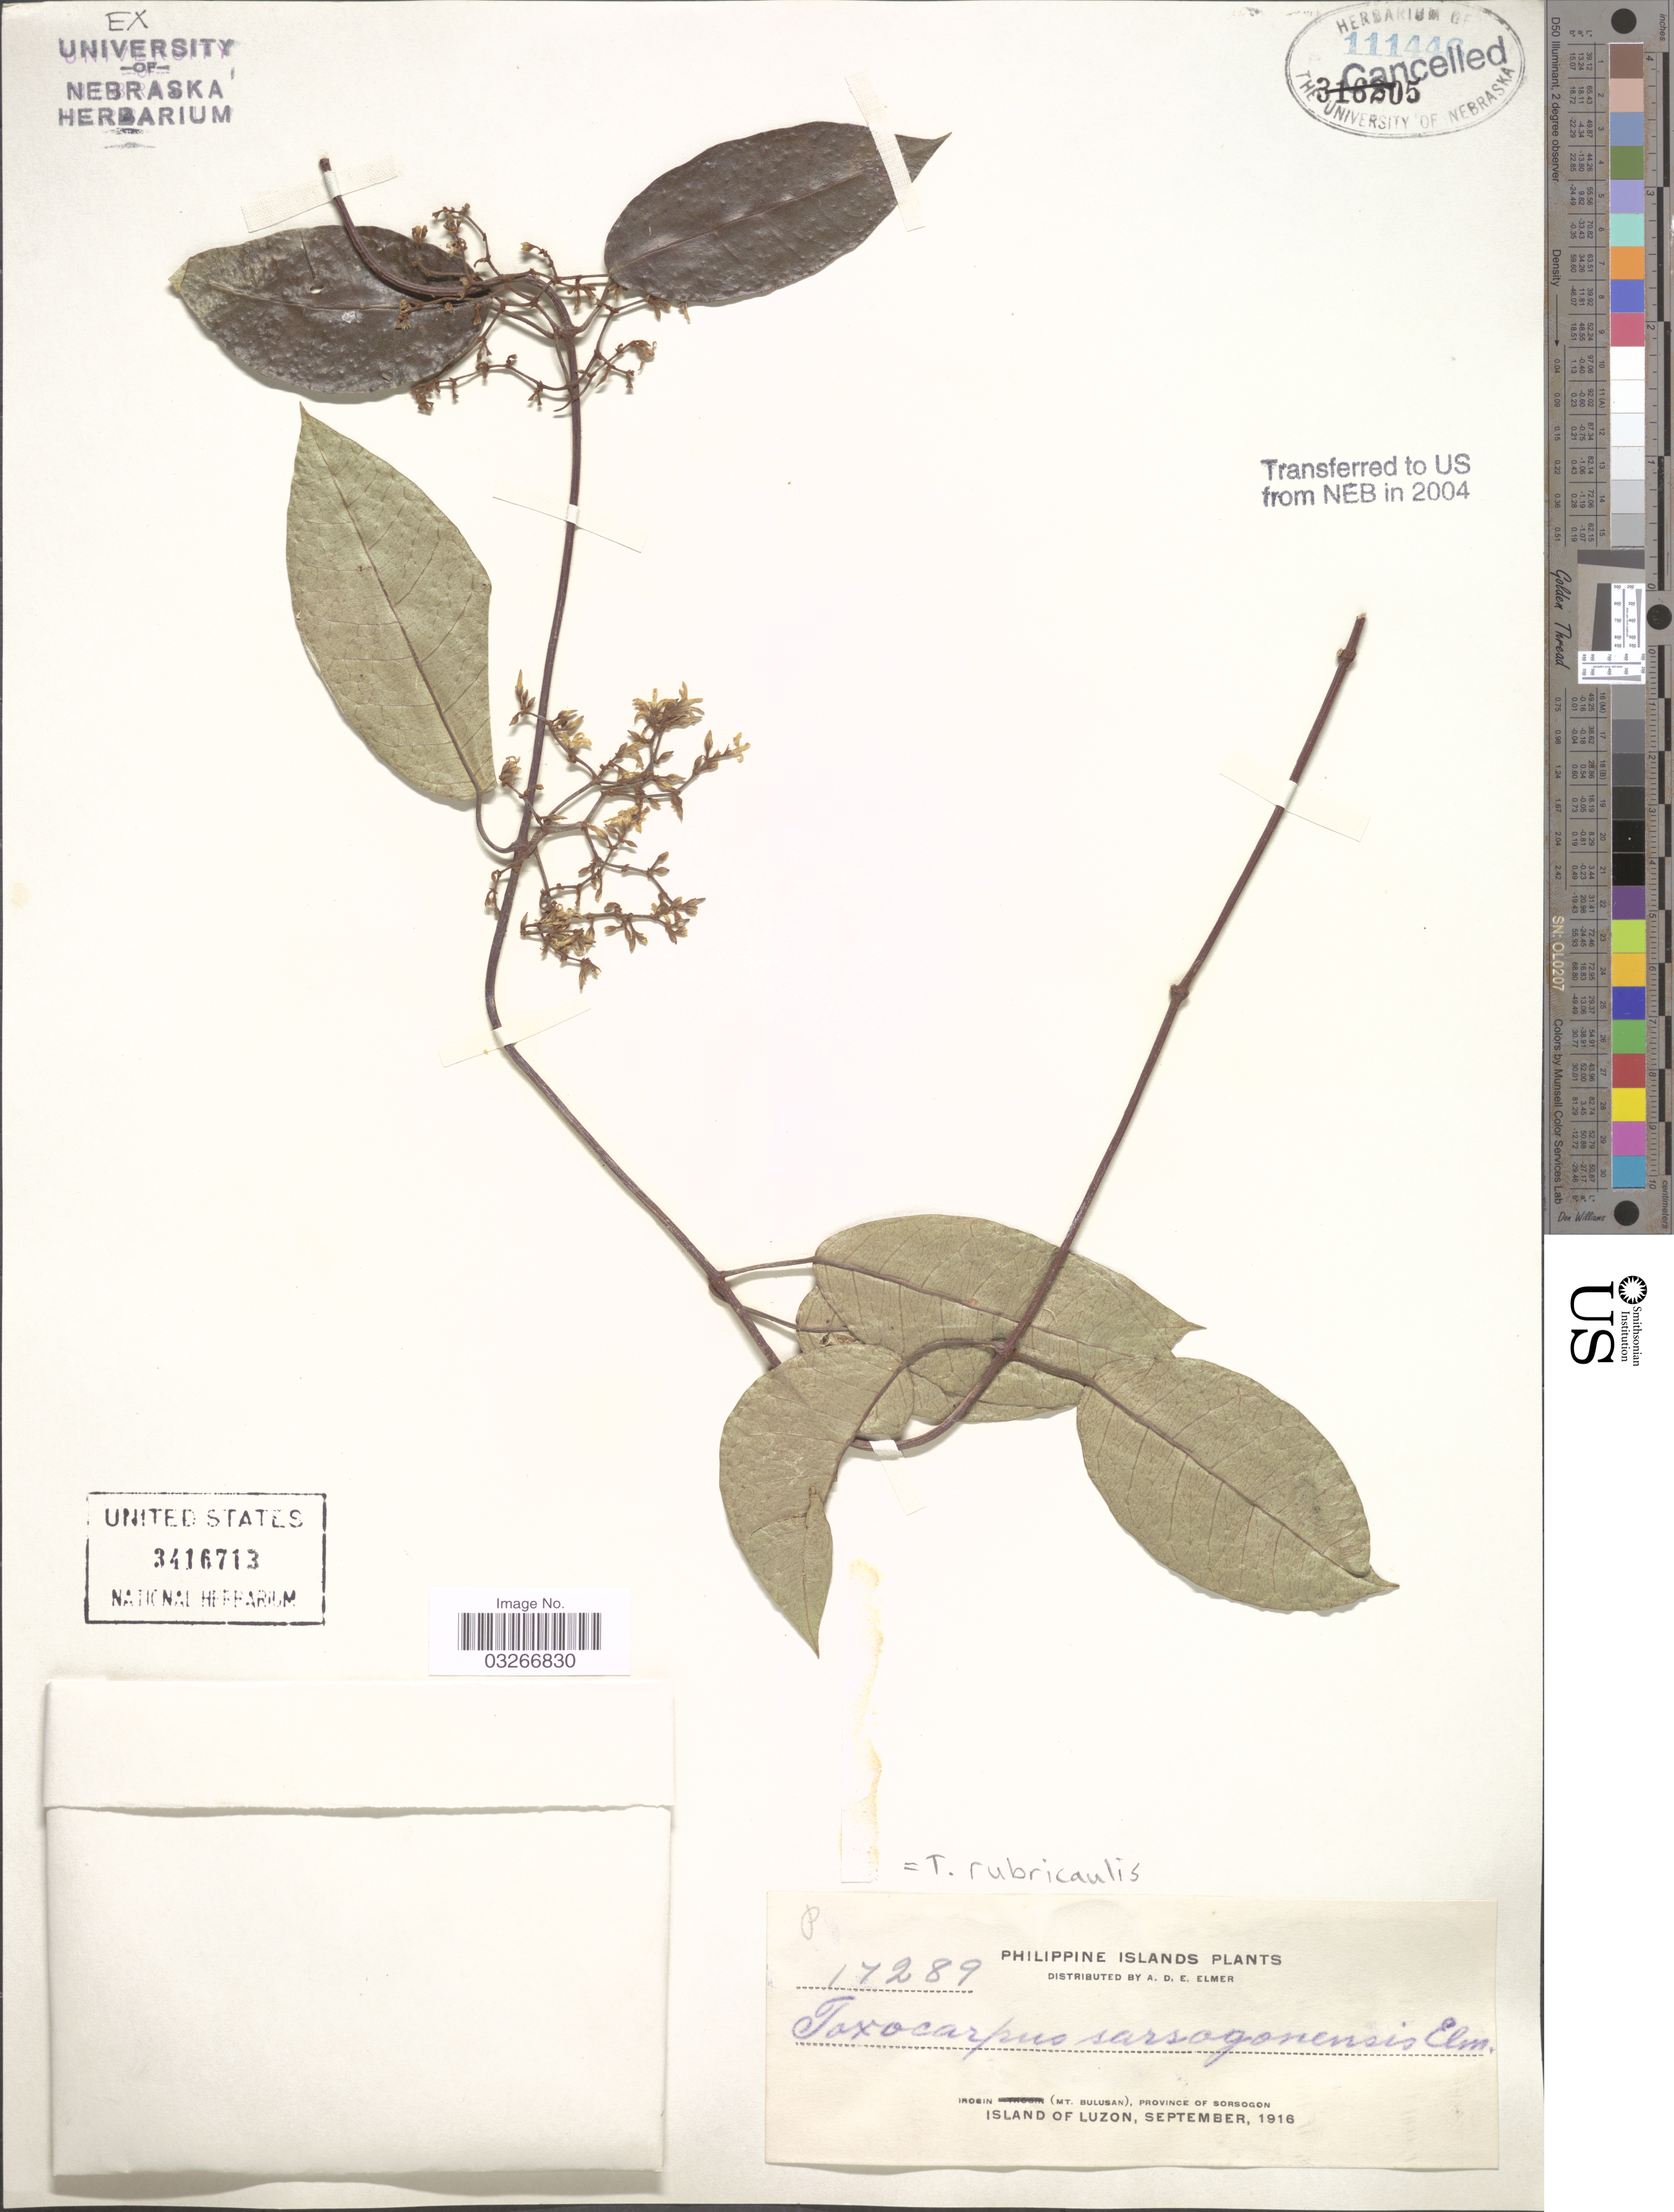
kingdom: Plantae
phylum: Tracheophyta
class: Magnoliopsida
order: Gentianales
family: Apocynaceae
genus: Toxocarpus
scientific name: Toxocarpus rubricaulis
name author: Elmer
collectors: A. D. E. Elmer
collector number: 17289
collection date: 1916-09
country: Philippines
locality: Philippine Islands, Irosin (Mt. Bulusan), Province of Sorsogon, Island of Luzon.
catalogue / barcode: US 3416713